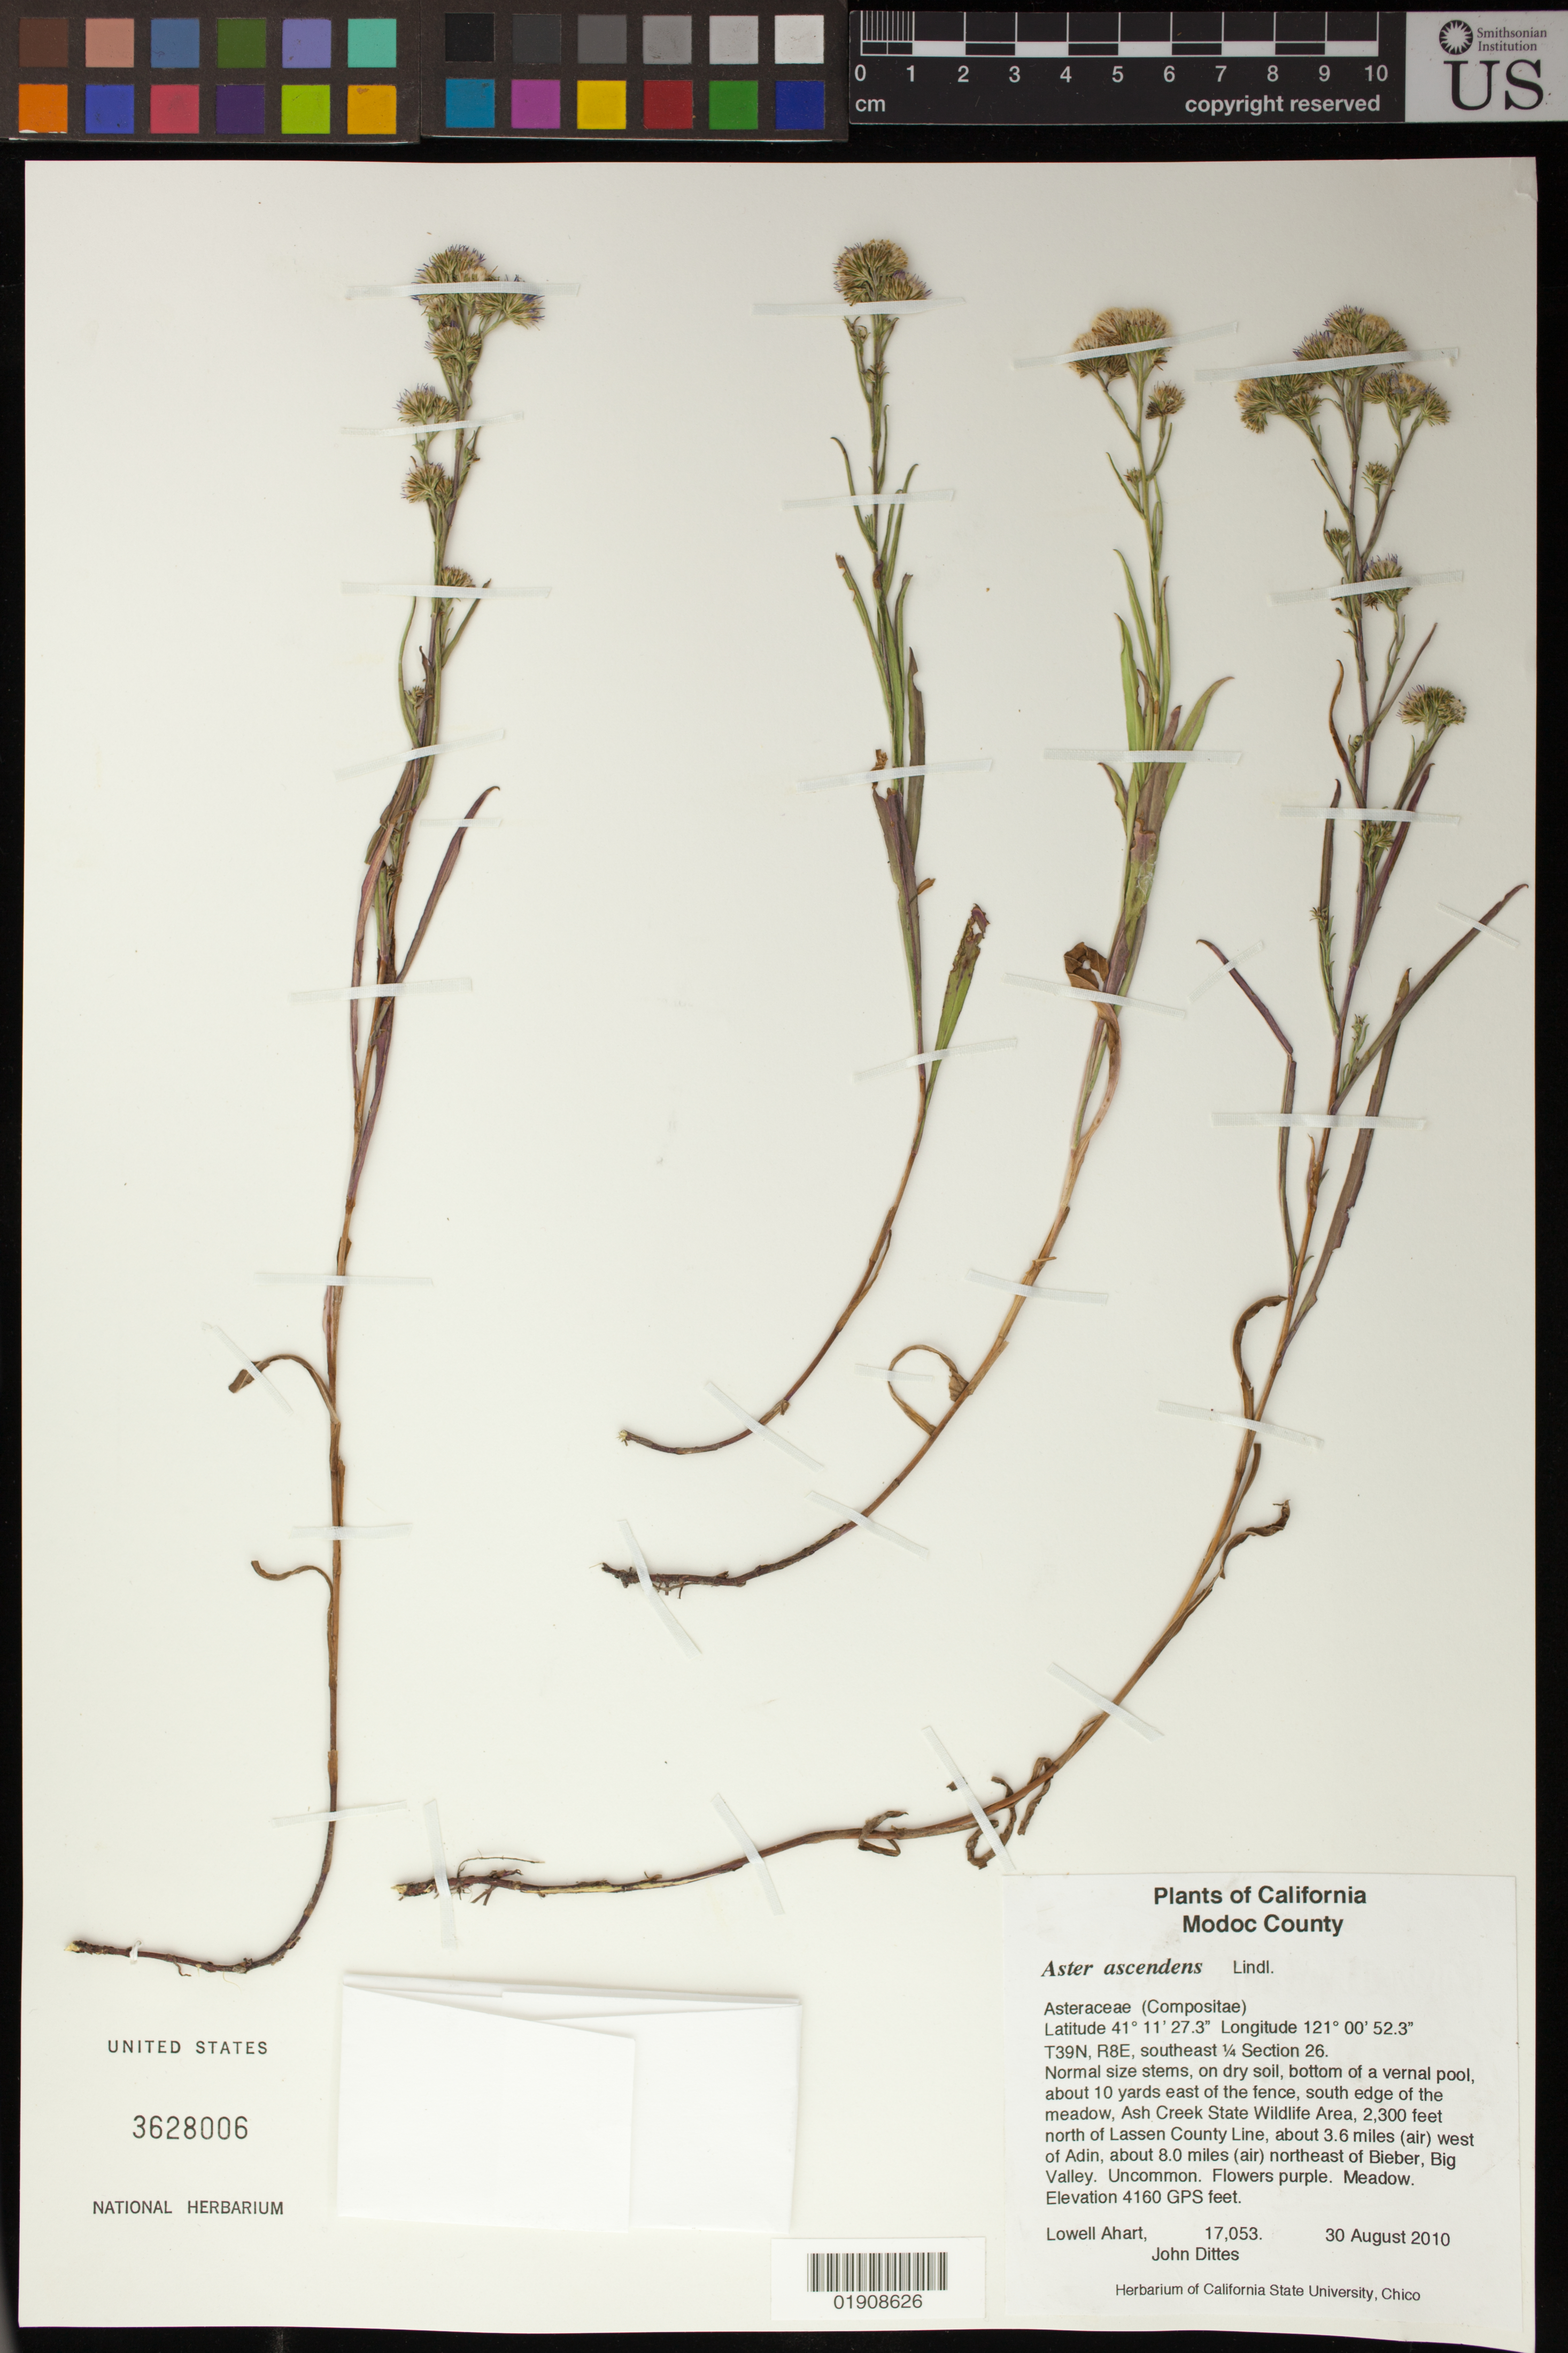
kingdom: Plantae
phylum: Tracheophyta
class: Magnoliopsida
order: Asterales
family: Asteraceae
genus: Symphyotrichum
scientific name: Symphyotrichum ascendens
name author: (Lindl.) G.L. Nesom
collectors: L. Ahart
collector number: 17053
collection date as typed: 30 August 2010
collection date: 2010-08-30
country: United States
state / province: California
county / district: Nevada Co.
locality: T39N, R8E, SE 1/4 section 26. Ca. 10 yds E of the fence, S edge of the meadow, Ash Creek State Wildlife Area, 2300 ft N of Lassen County Line, ca. 3.6 miles (air) W of Adin, ca. 8 mis (air) NE of Bieber, Big Valley.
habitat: Meadow. on dry soil, bottom of a vernal pool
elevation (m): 4160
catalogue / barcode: US 3628006